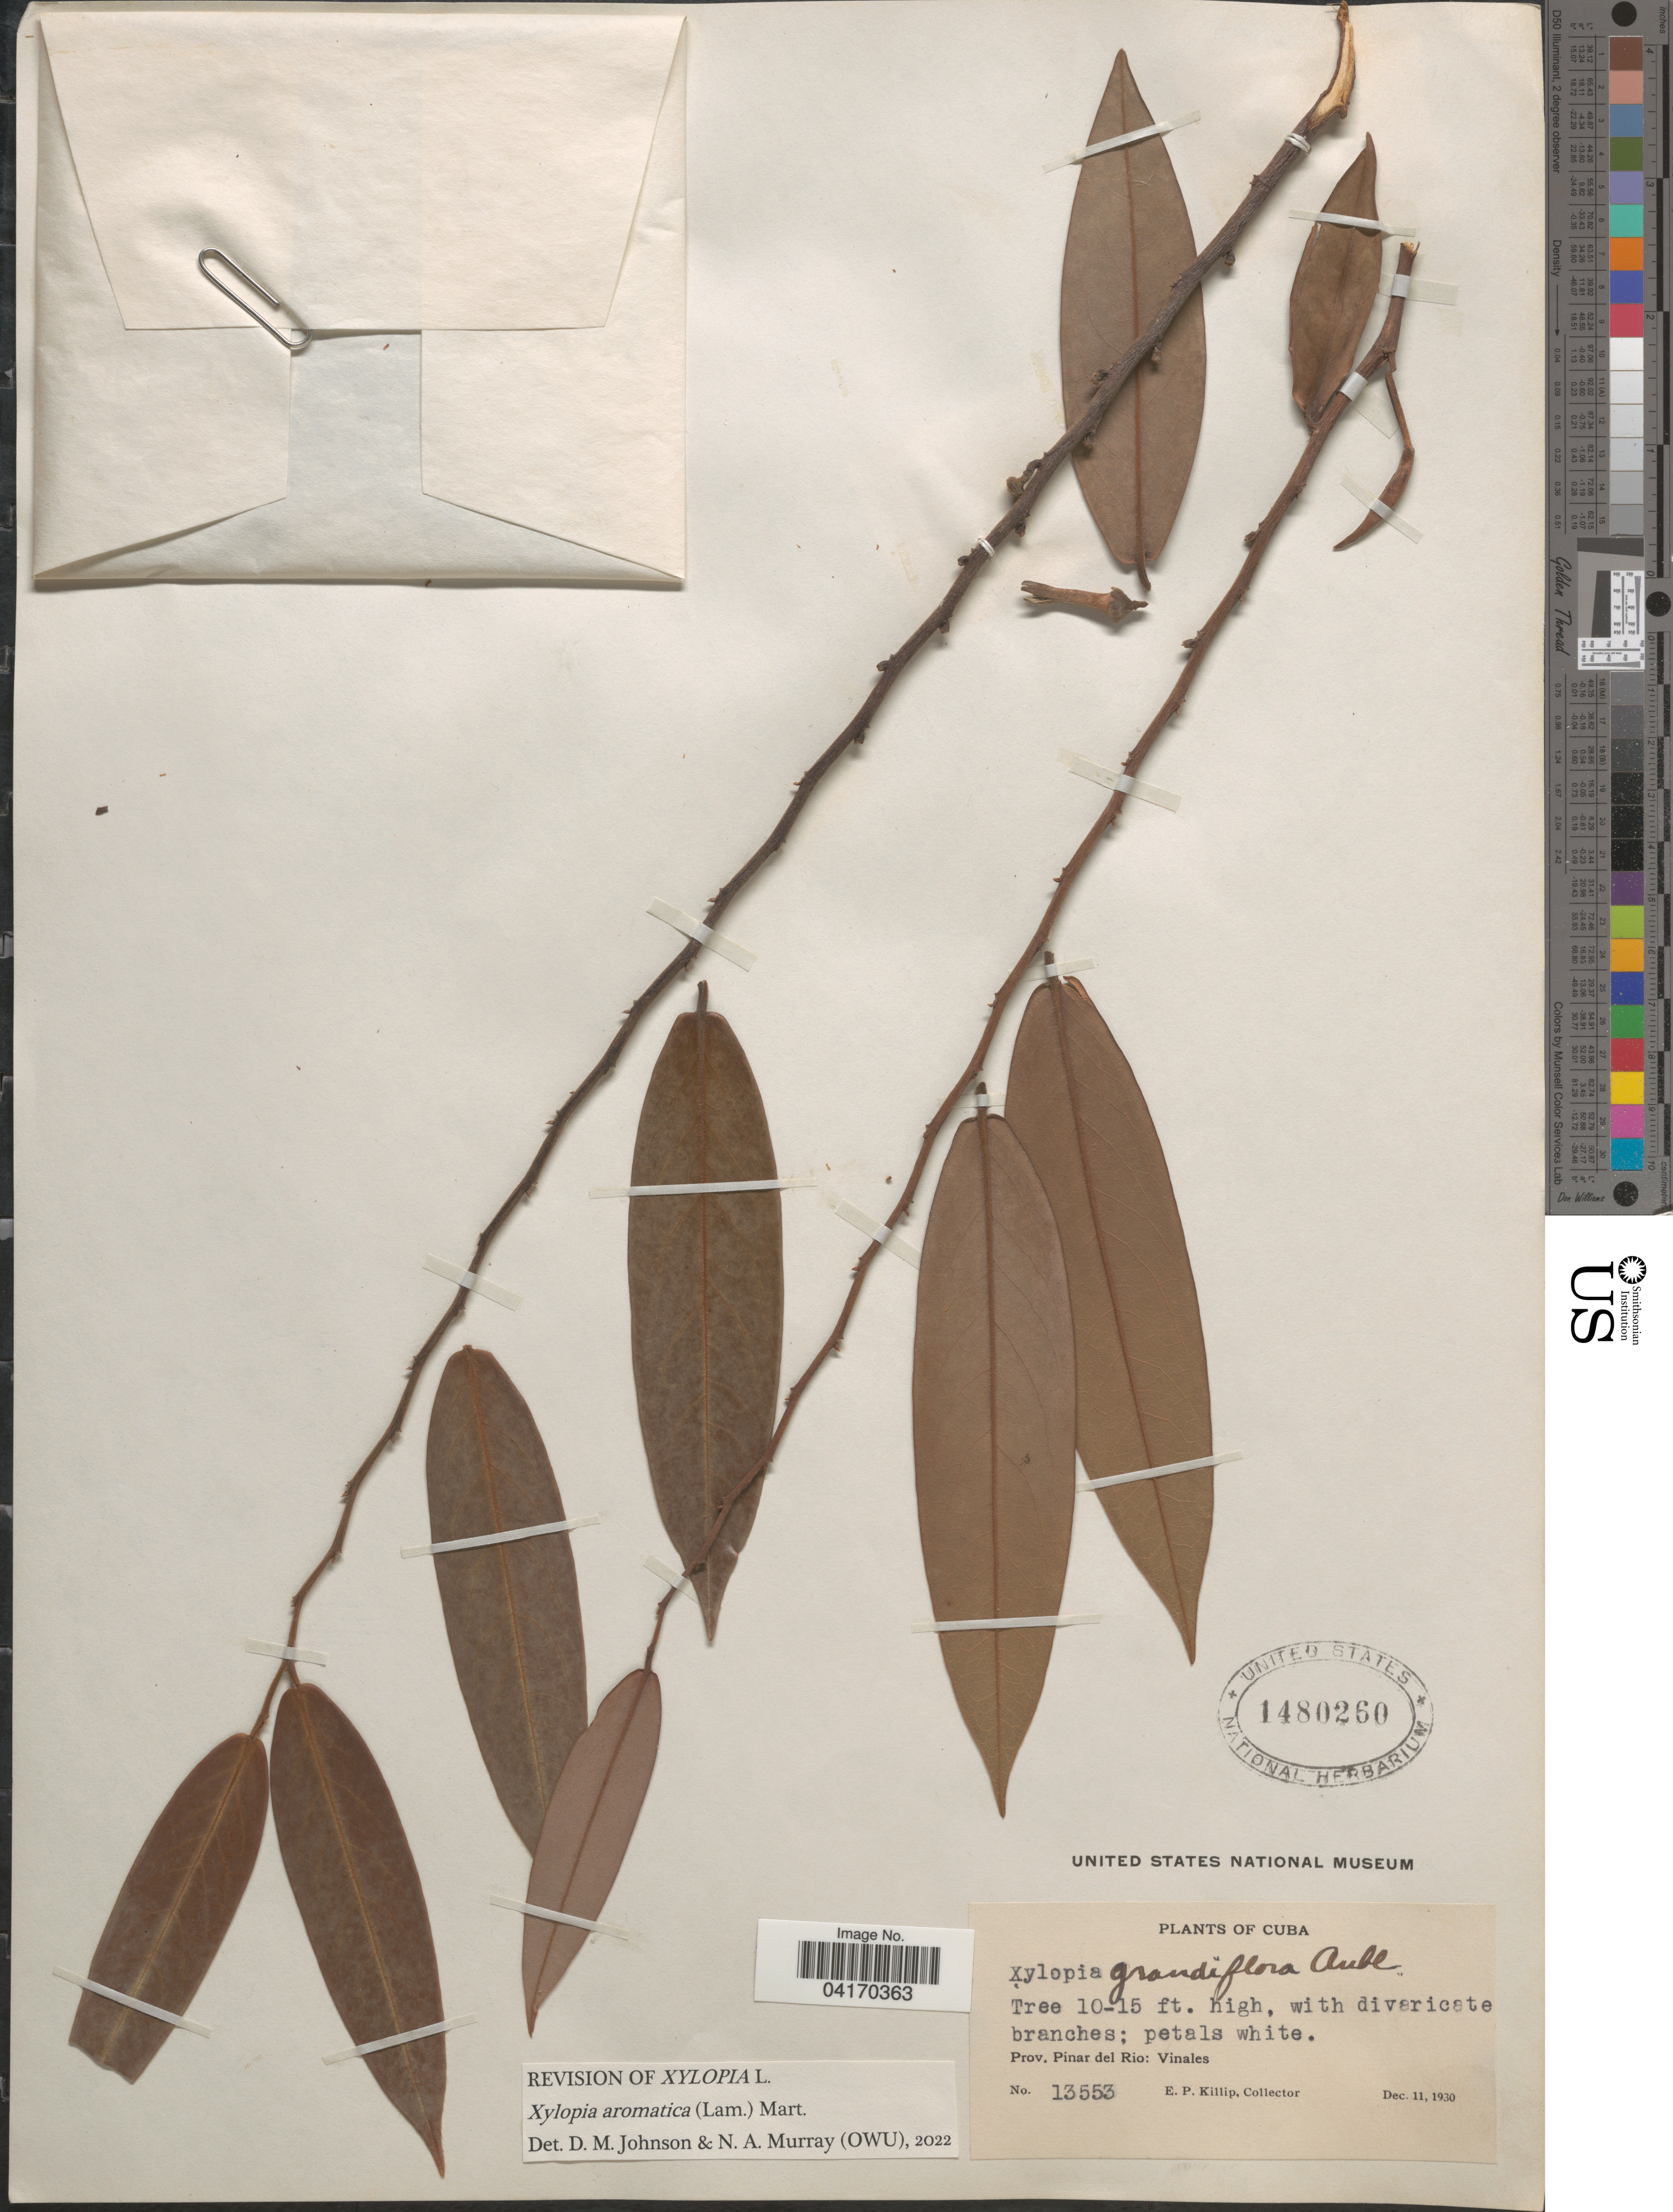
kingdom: Plantae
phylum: Tracheophyta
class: Magnoliopsida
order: Magnoliales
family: Annonaceae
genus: Xylopia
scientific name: Xylopia aromatica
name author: (Lam.) Mart.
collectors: E. P. Killip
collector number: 13553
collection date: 1930-12-11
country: Cuba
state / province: Pinar del Río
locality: Vinales.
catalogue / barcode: US 1480260